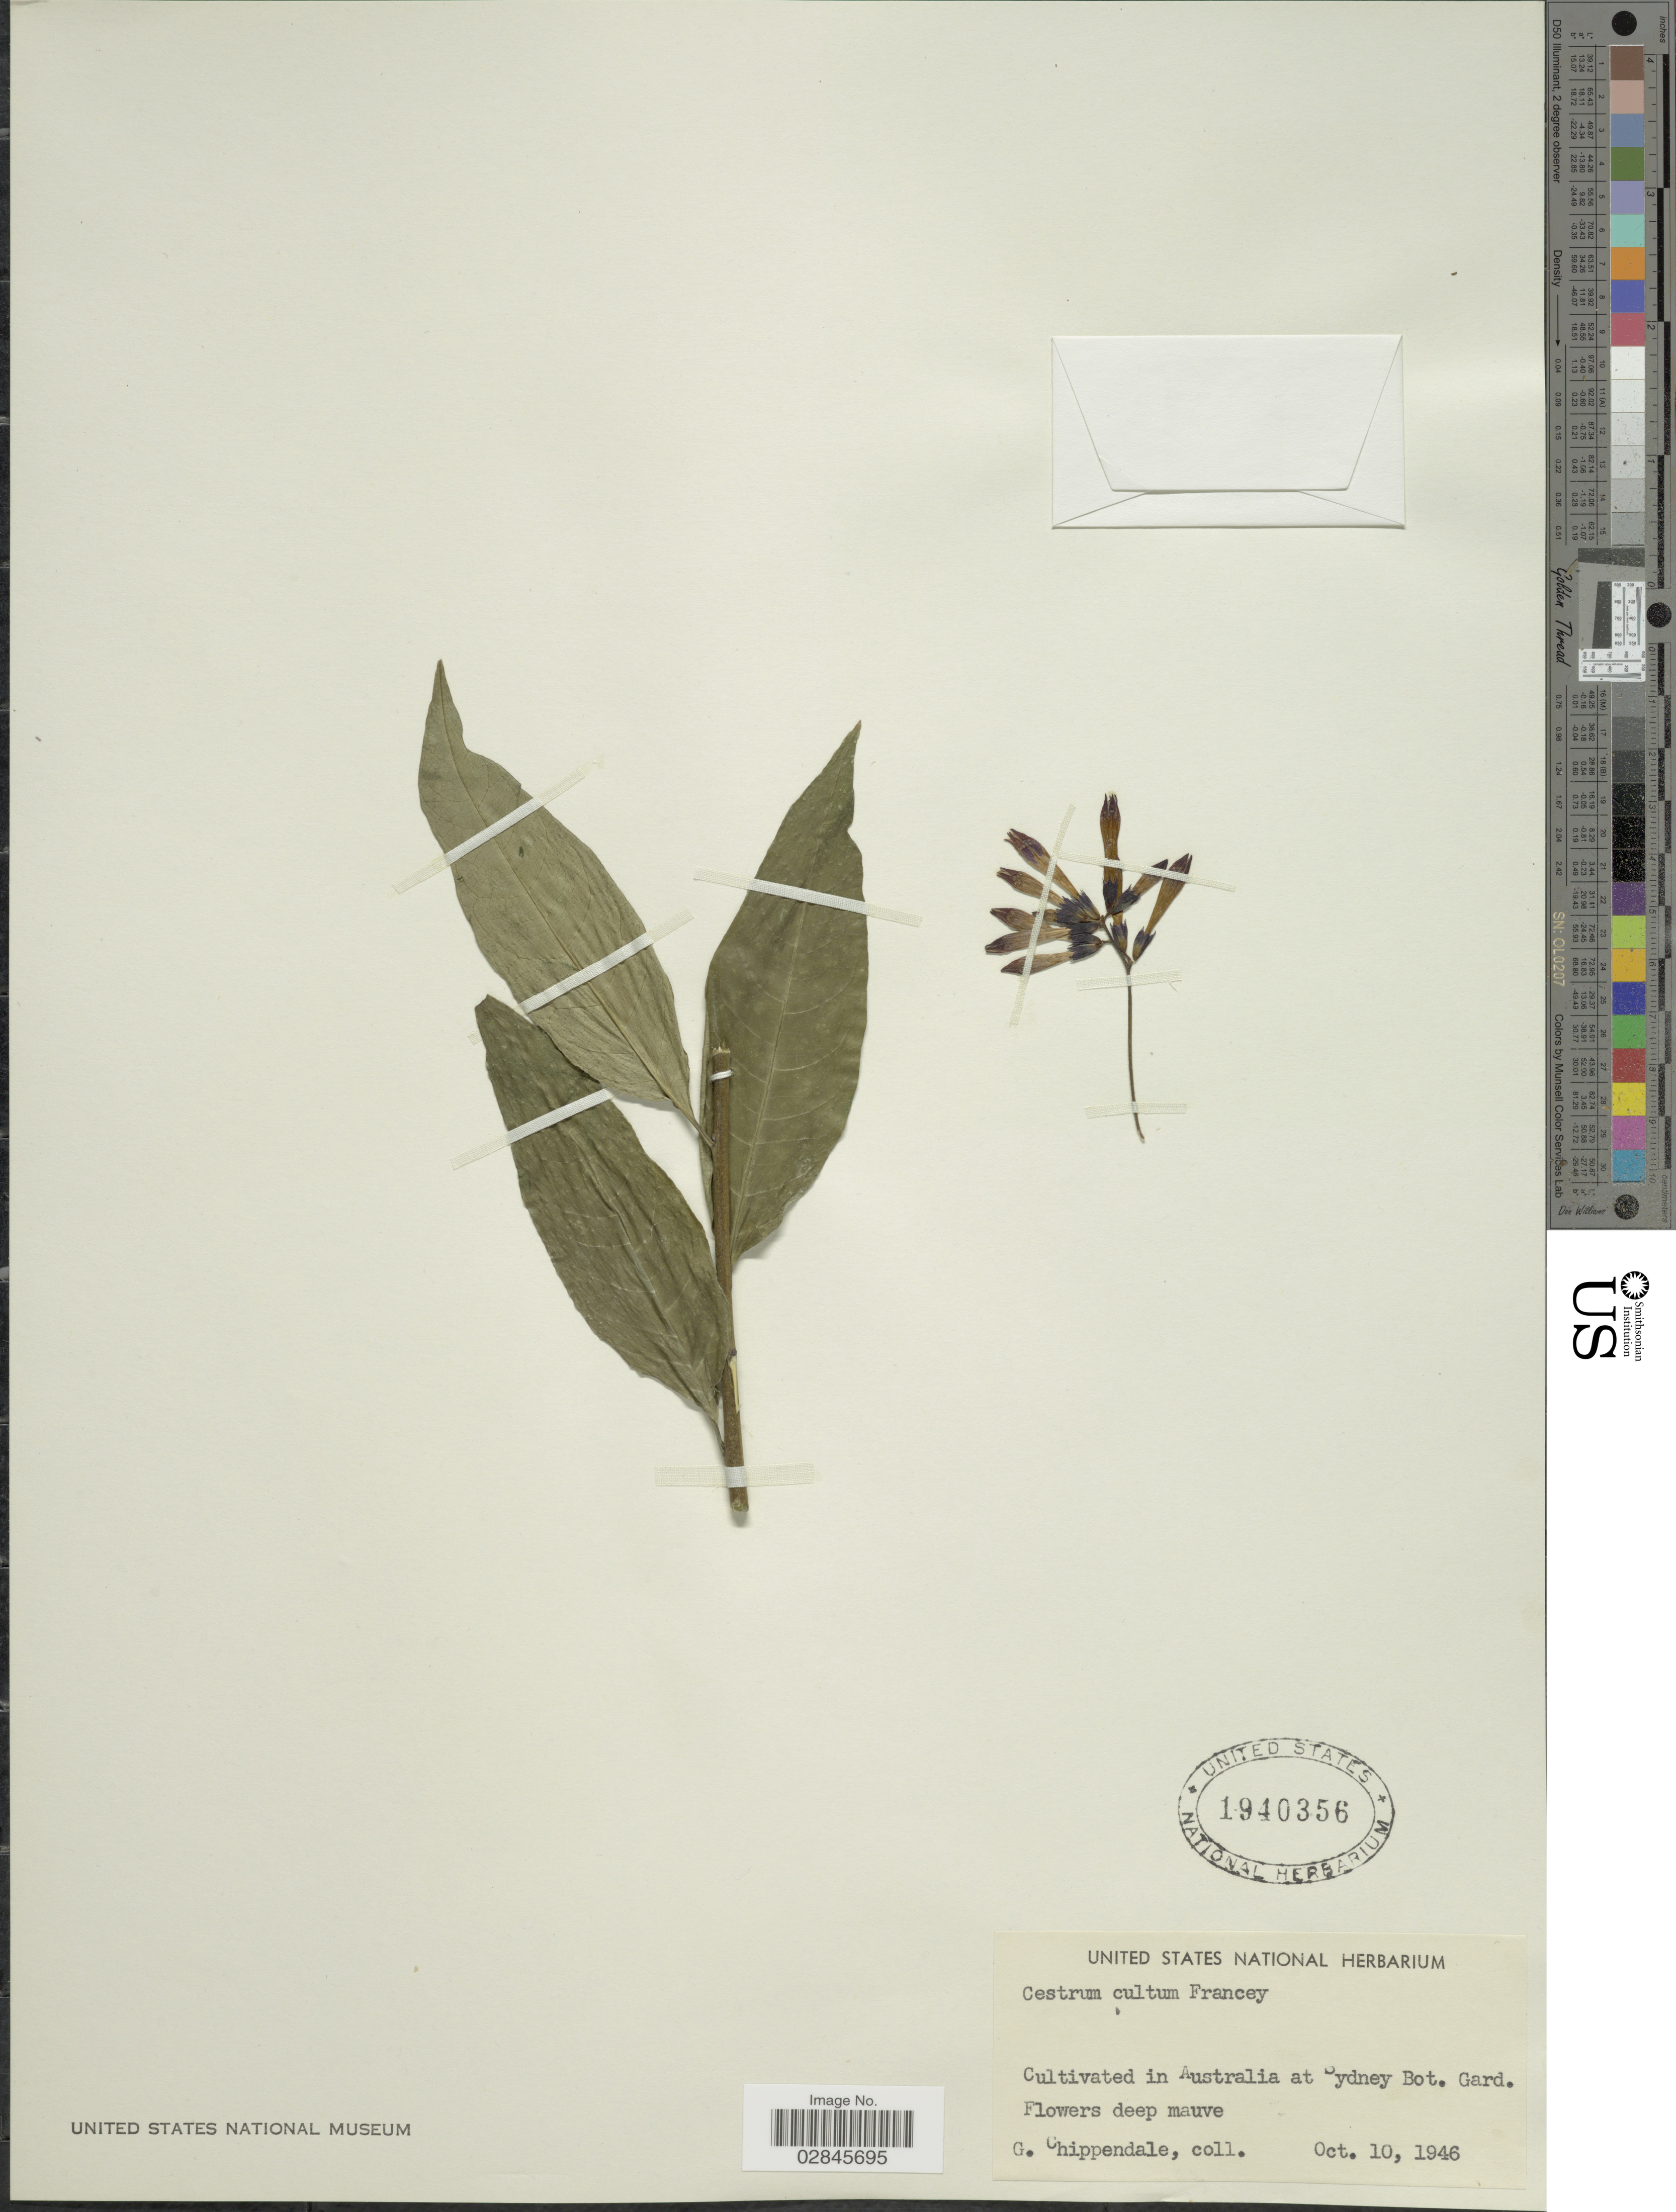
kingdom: Plantae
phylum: Tracheophyta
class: Magnoliopsida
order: Solanales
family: Solanaceae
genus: Cestrum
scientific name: Cestrum x cultum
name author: Francey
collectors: G. Chippendale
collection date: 1946-10-10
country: Australia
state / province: New South Wales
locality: Sydney Bot. Gard.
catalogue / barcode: US 1940356